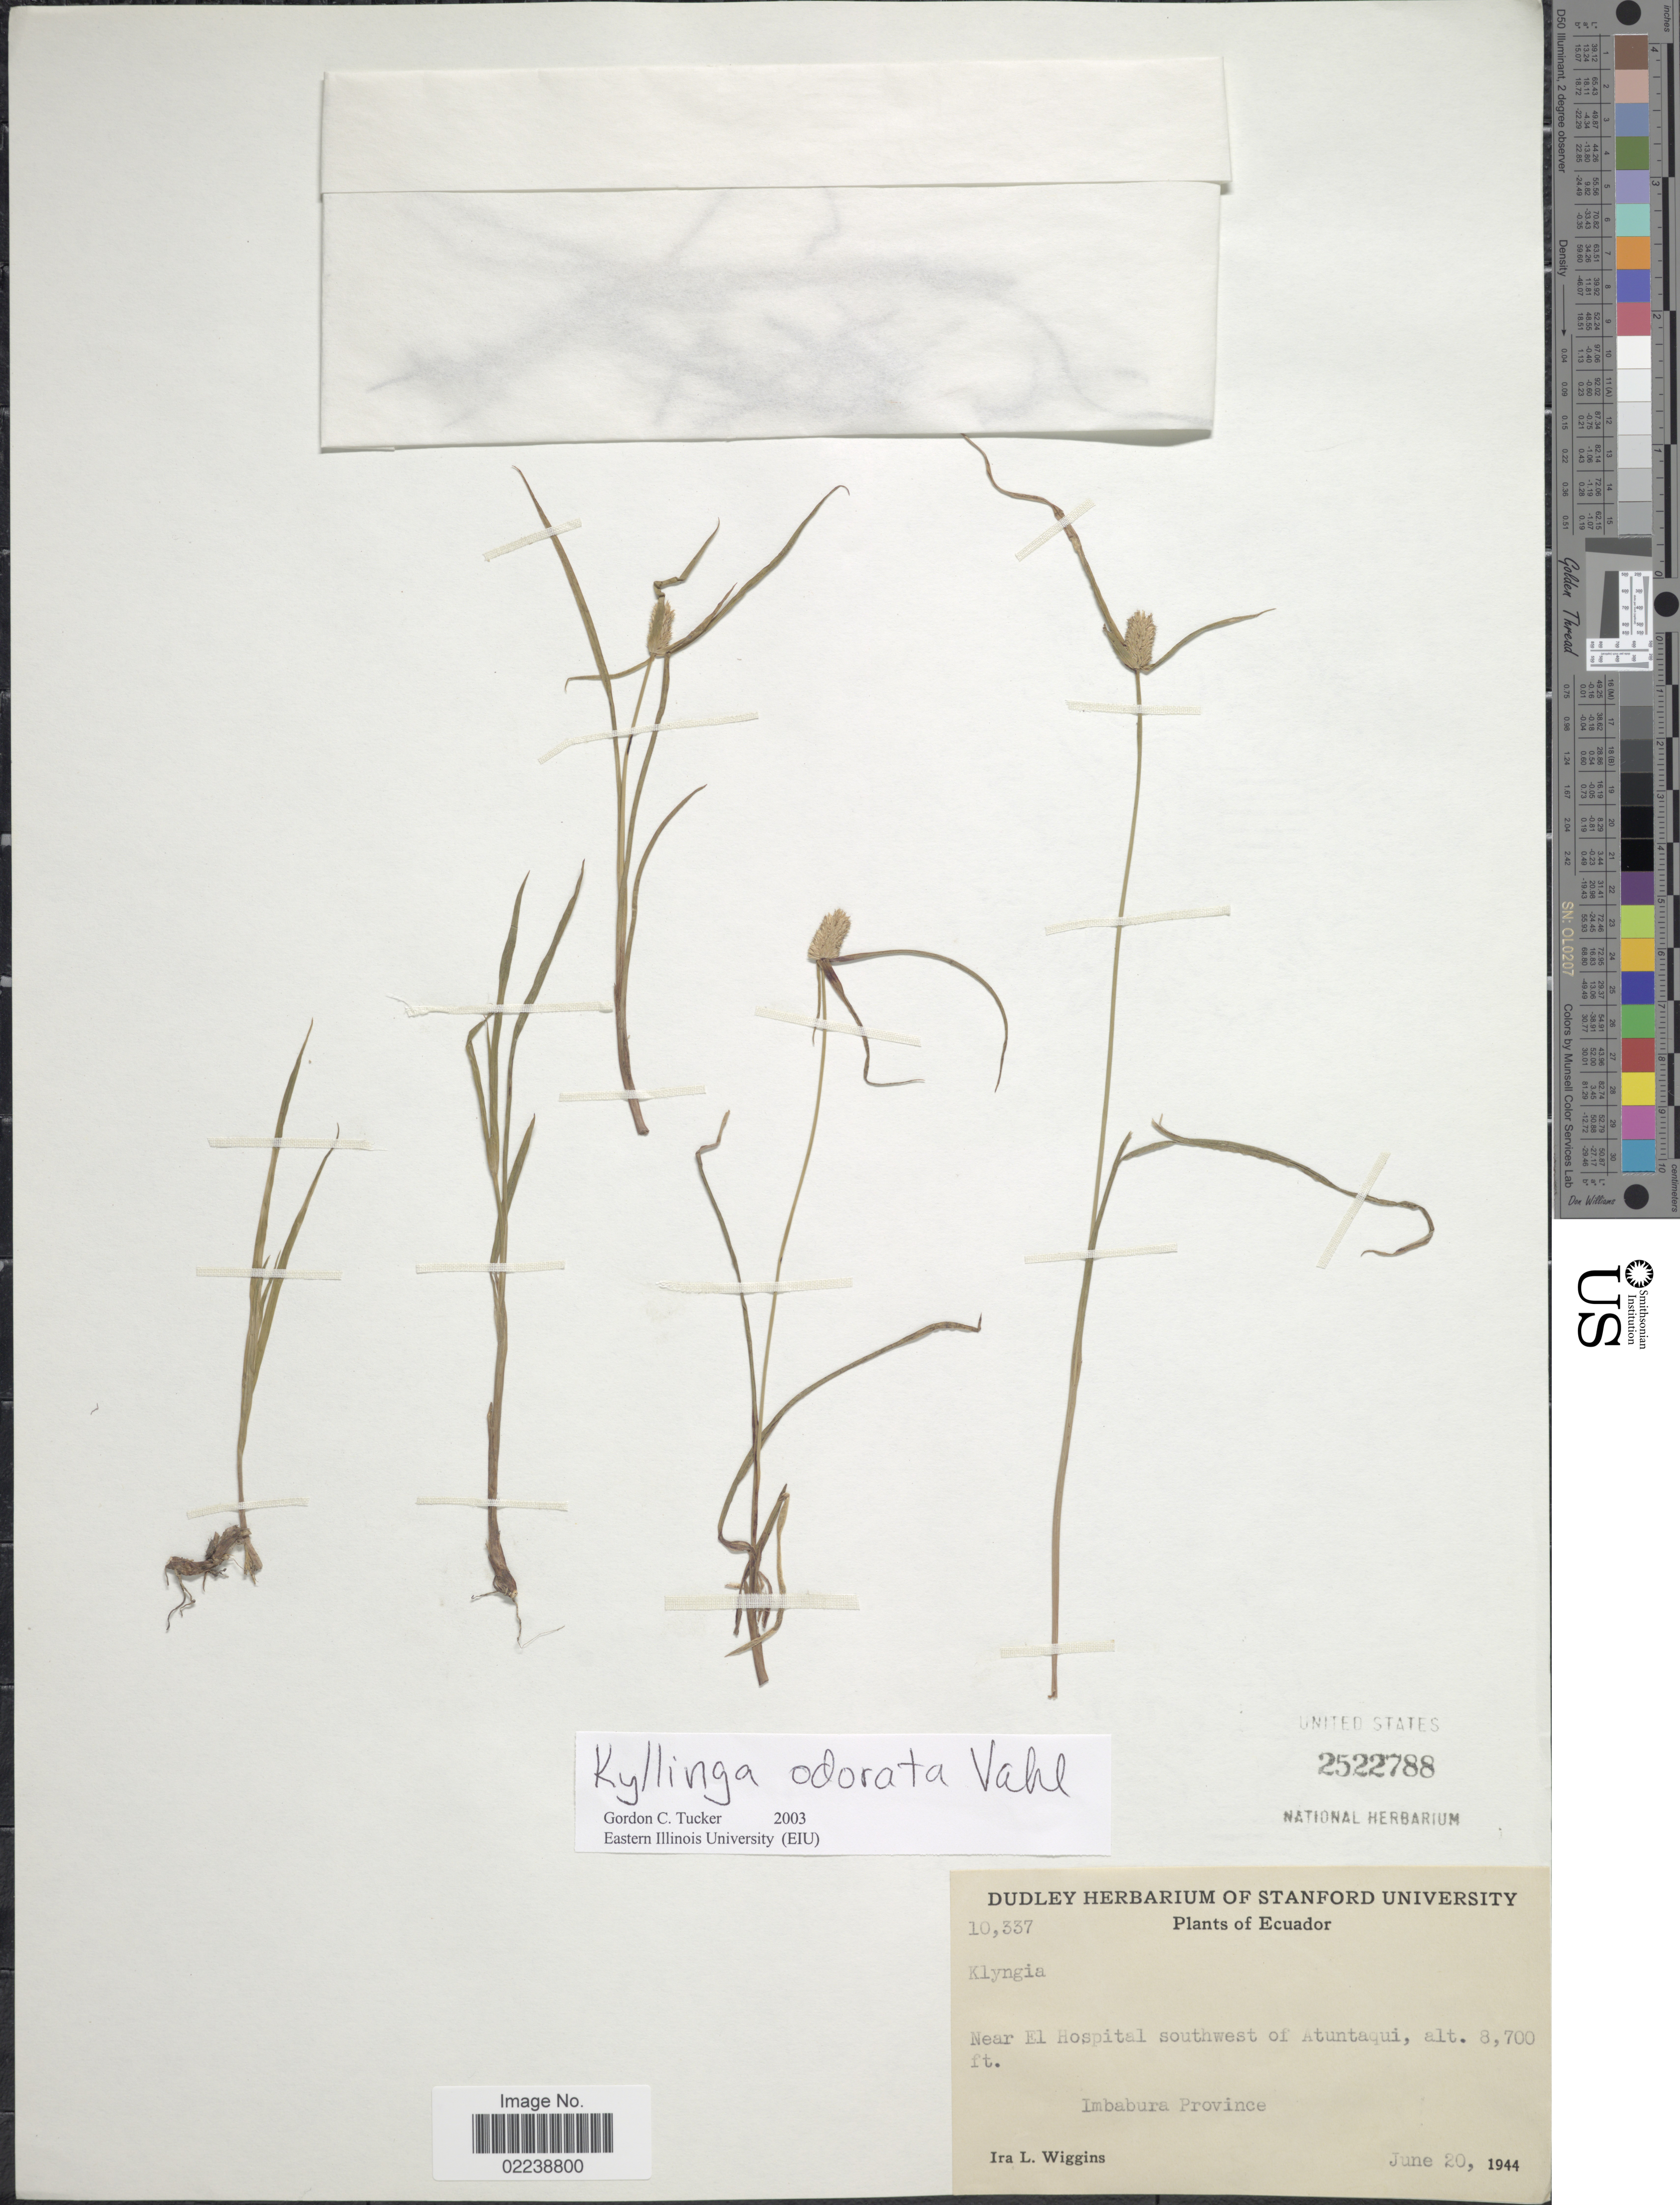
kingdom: Plantae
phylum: Tracheophyta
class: Liliopsida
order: Poales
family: Cyperaceae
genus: Cyperus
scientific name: Cyperus sesquiflorus subsp. sesquiflorus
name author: (Torr.) Mattf. & Kük.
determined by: Strong, M. T., (US), Smithsonian Institution - National Museum of Natural History (UNITED STATES)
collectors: I. L. Wiggins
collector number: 10337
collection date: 1944-06-20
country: Ecuador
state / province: Imbabura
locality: Near El Hospital southwest of Atuntaqui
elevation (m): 2652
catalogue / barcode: US 2522788